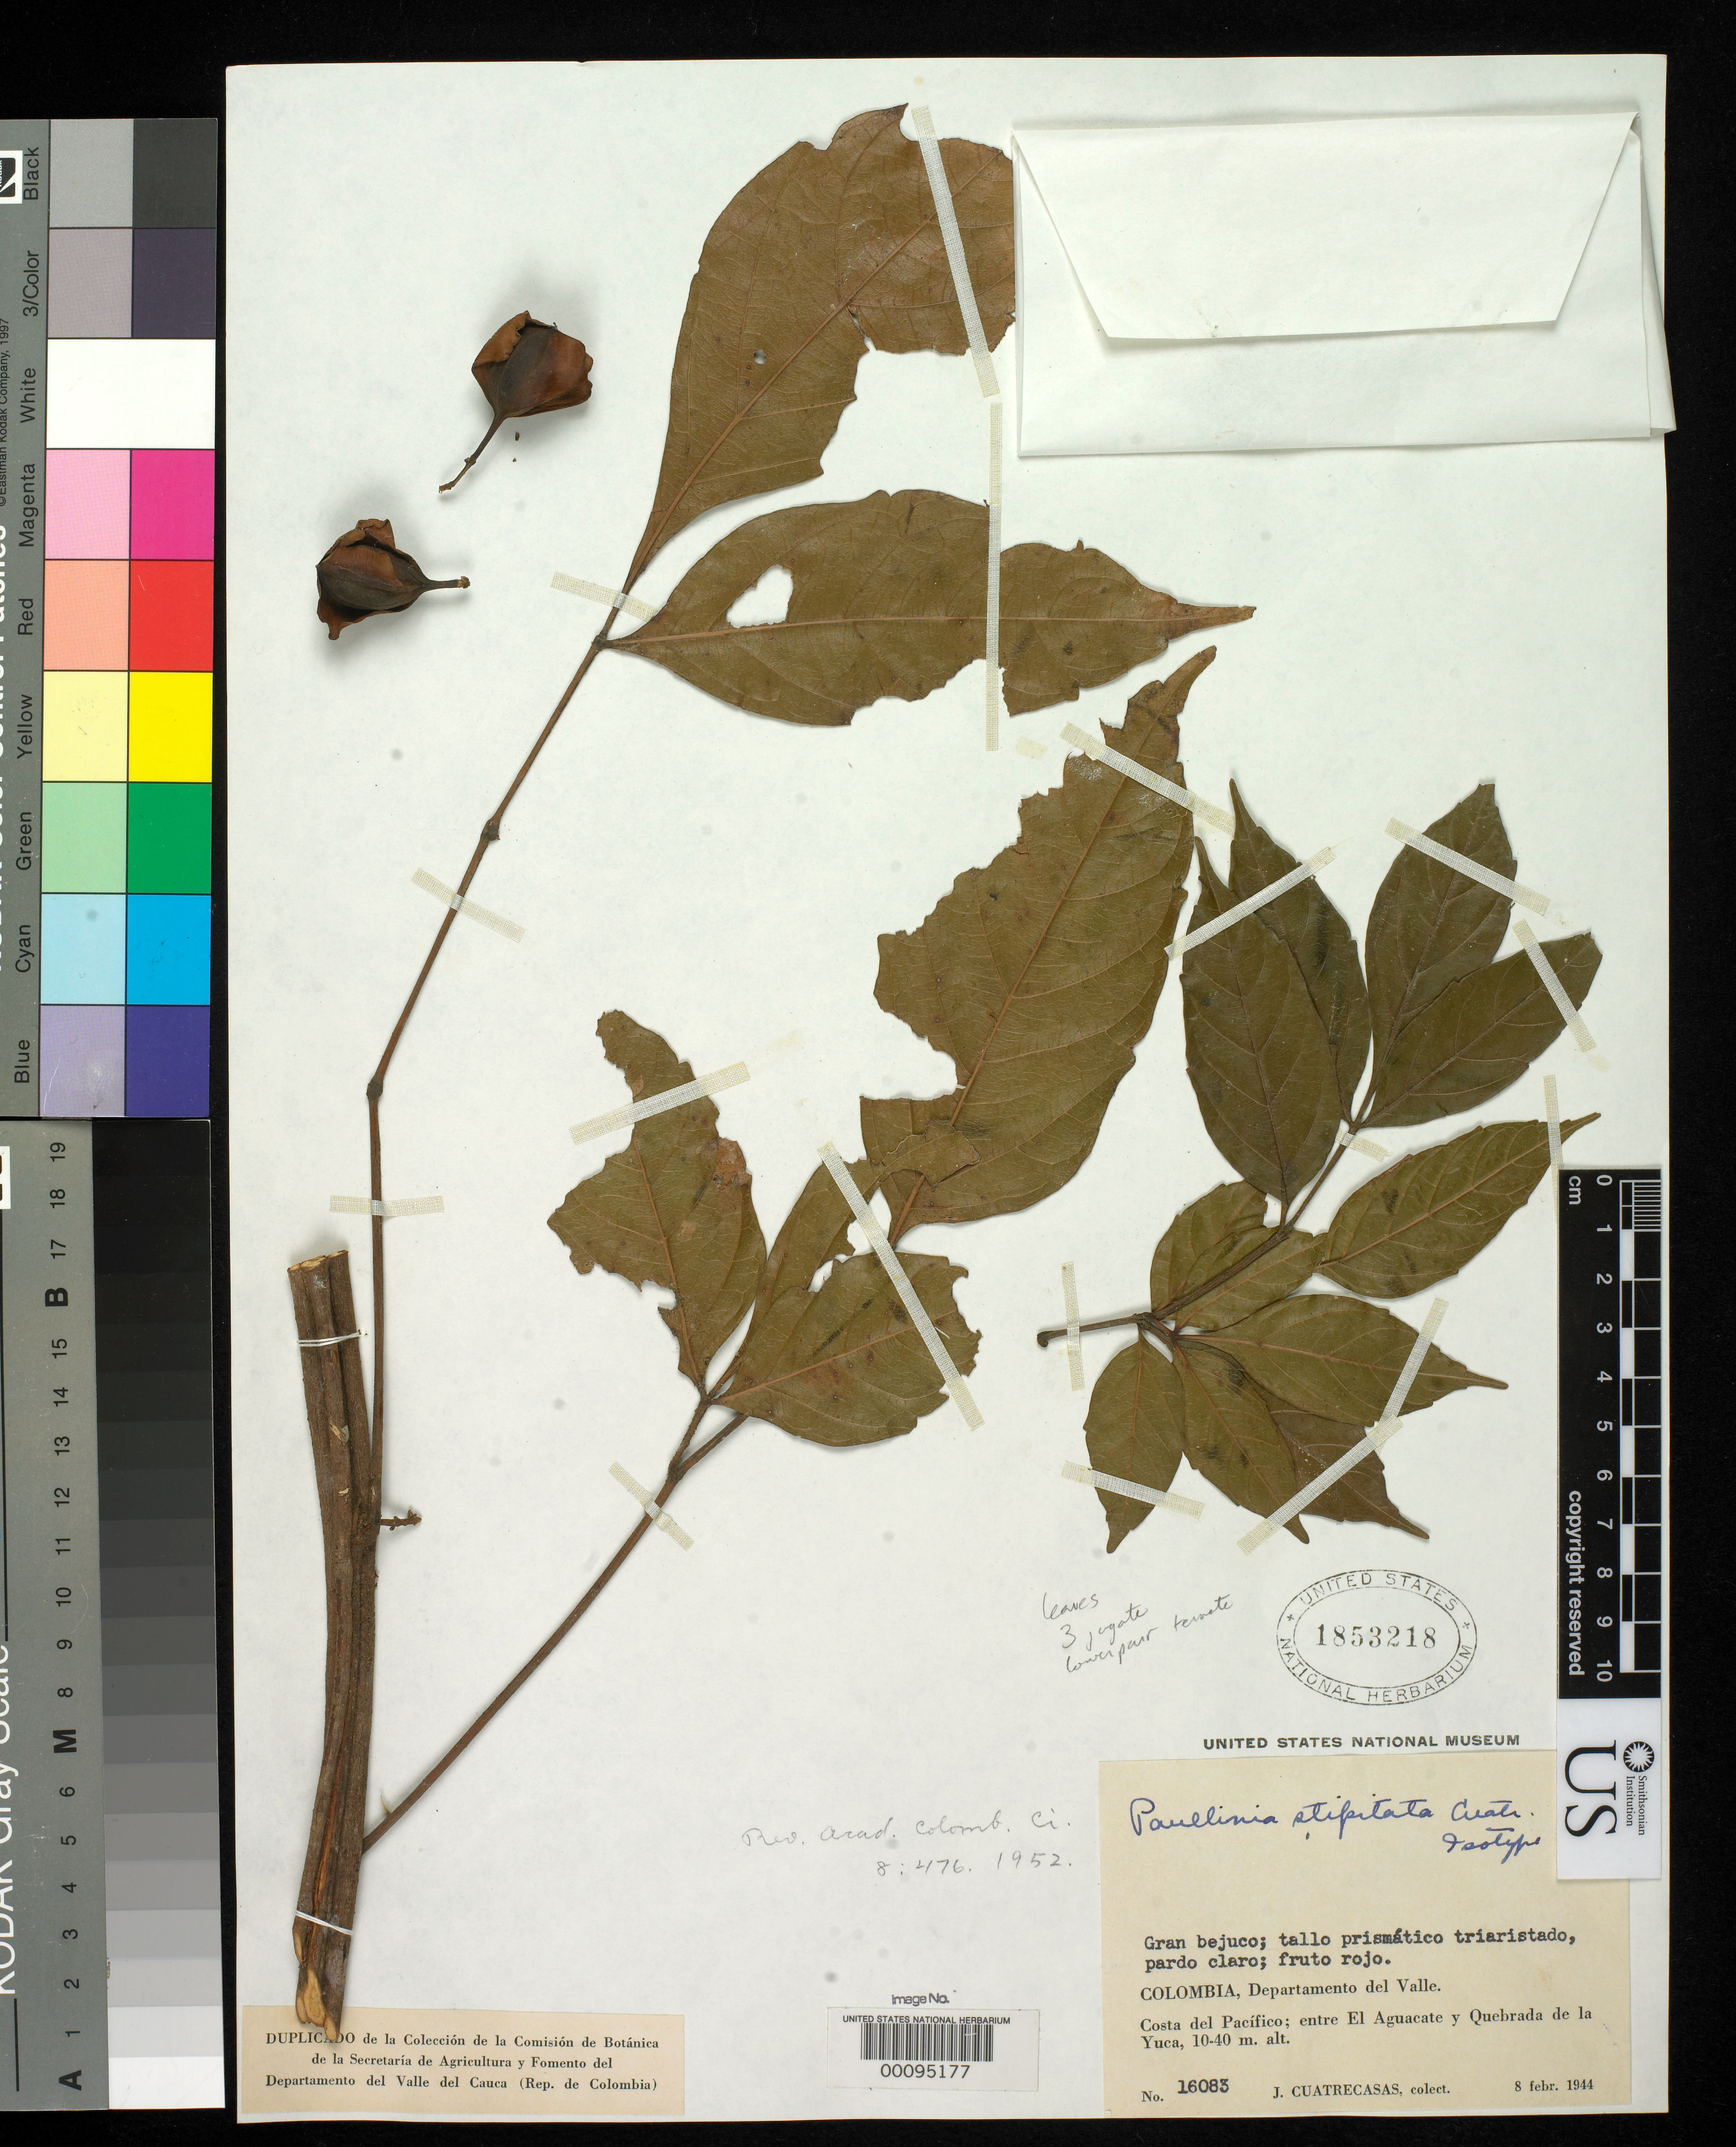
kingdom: Plantae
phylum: Tracheophyta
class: Magnoliopsida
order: Sapindales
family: Sapindaceae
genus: Paullinia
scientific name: Paullinia stipitata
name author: Cuatrec.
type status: Isotype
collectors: J. Cuatrecasas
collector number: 16083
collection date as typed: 11 Aug 1944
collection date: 1944-08-11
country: Colombia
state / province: Valle del Cauca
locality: Costa del Pacifico, Rio Yurumangui, entre El Aguacate y Quebrada de La Yuca.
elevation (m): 40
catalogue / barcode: US 1853218